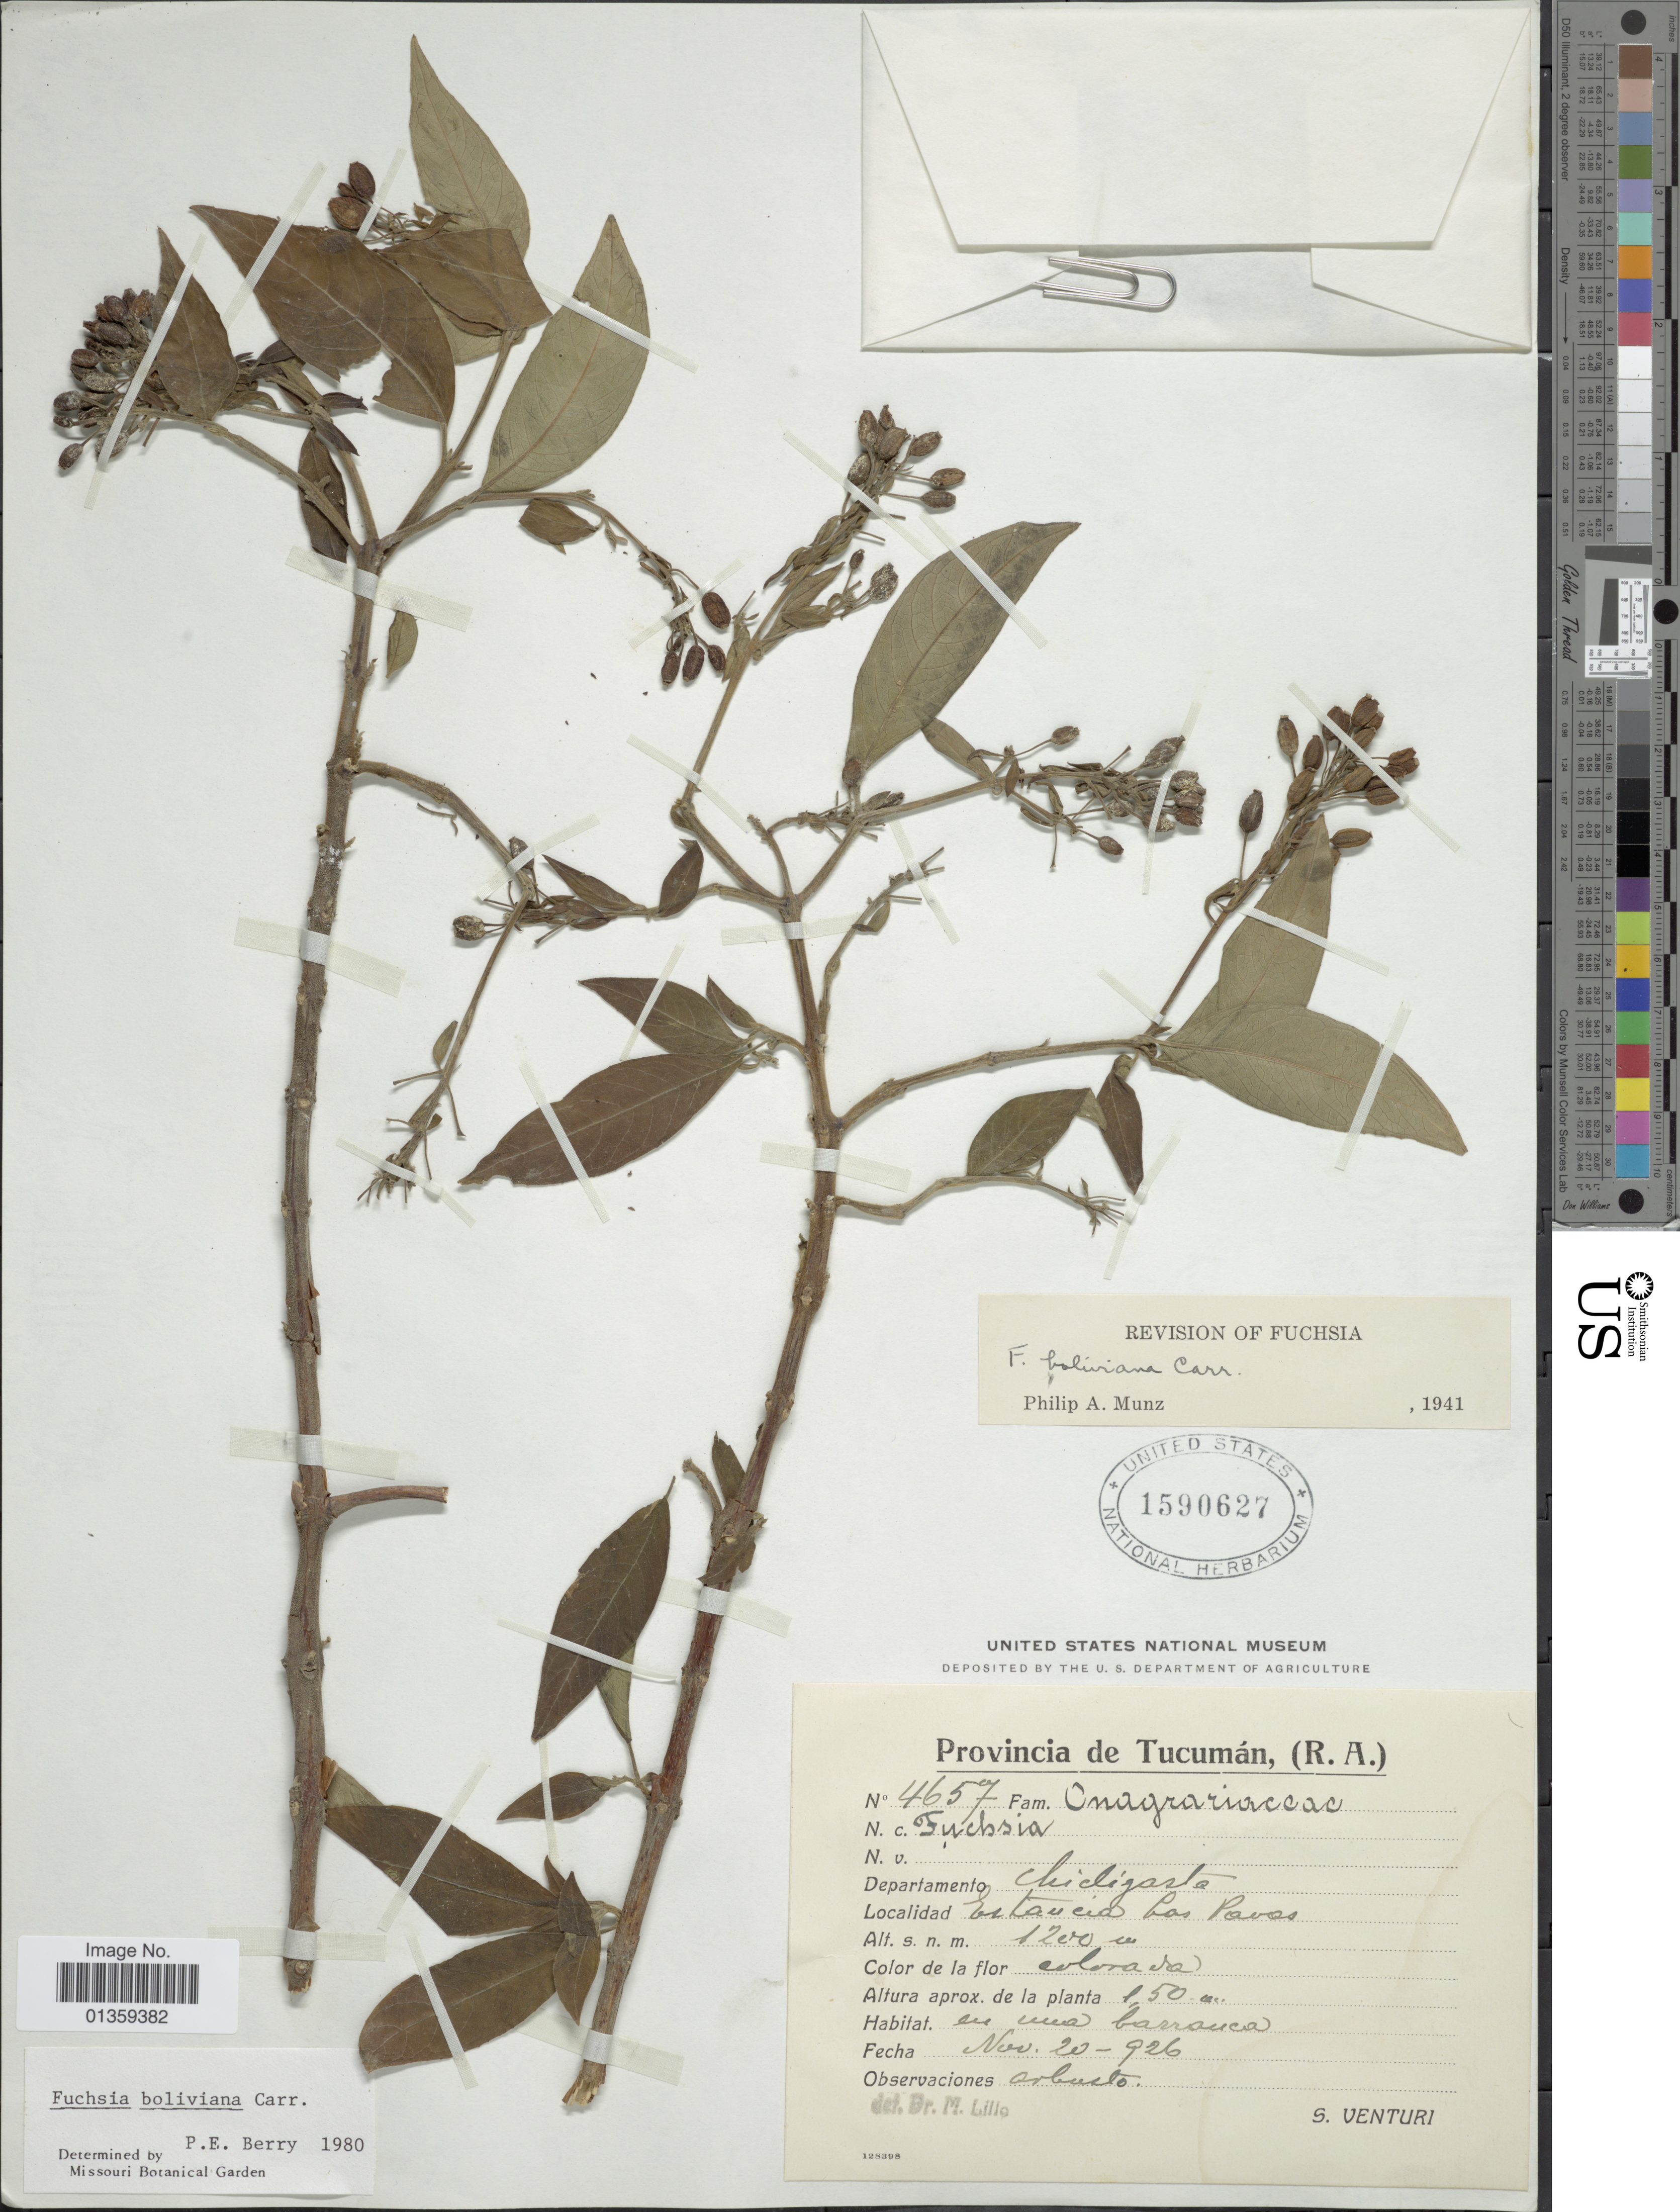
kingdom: Plantae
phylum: Tracheophyta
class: Magnoliopsida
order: Myrtales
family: Onagraceae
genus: Fuchsia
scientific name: Fuchsia boliviana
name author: Carrière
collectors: S. Venturi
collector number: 4657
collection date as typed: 926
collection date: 1926-11-20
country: Argentina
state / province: Tucuman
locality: Departamento Chicligasta, Estancia Las Pavas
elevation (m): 1.5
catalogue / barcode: US 1590627